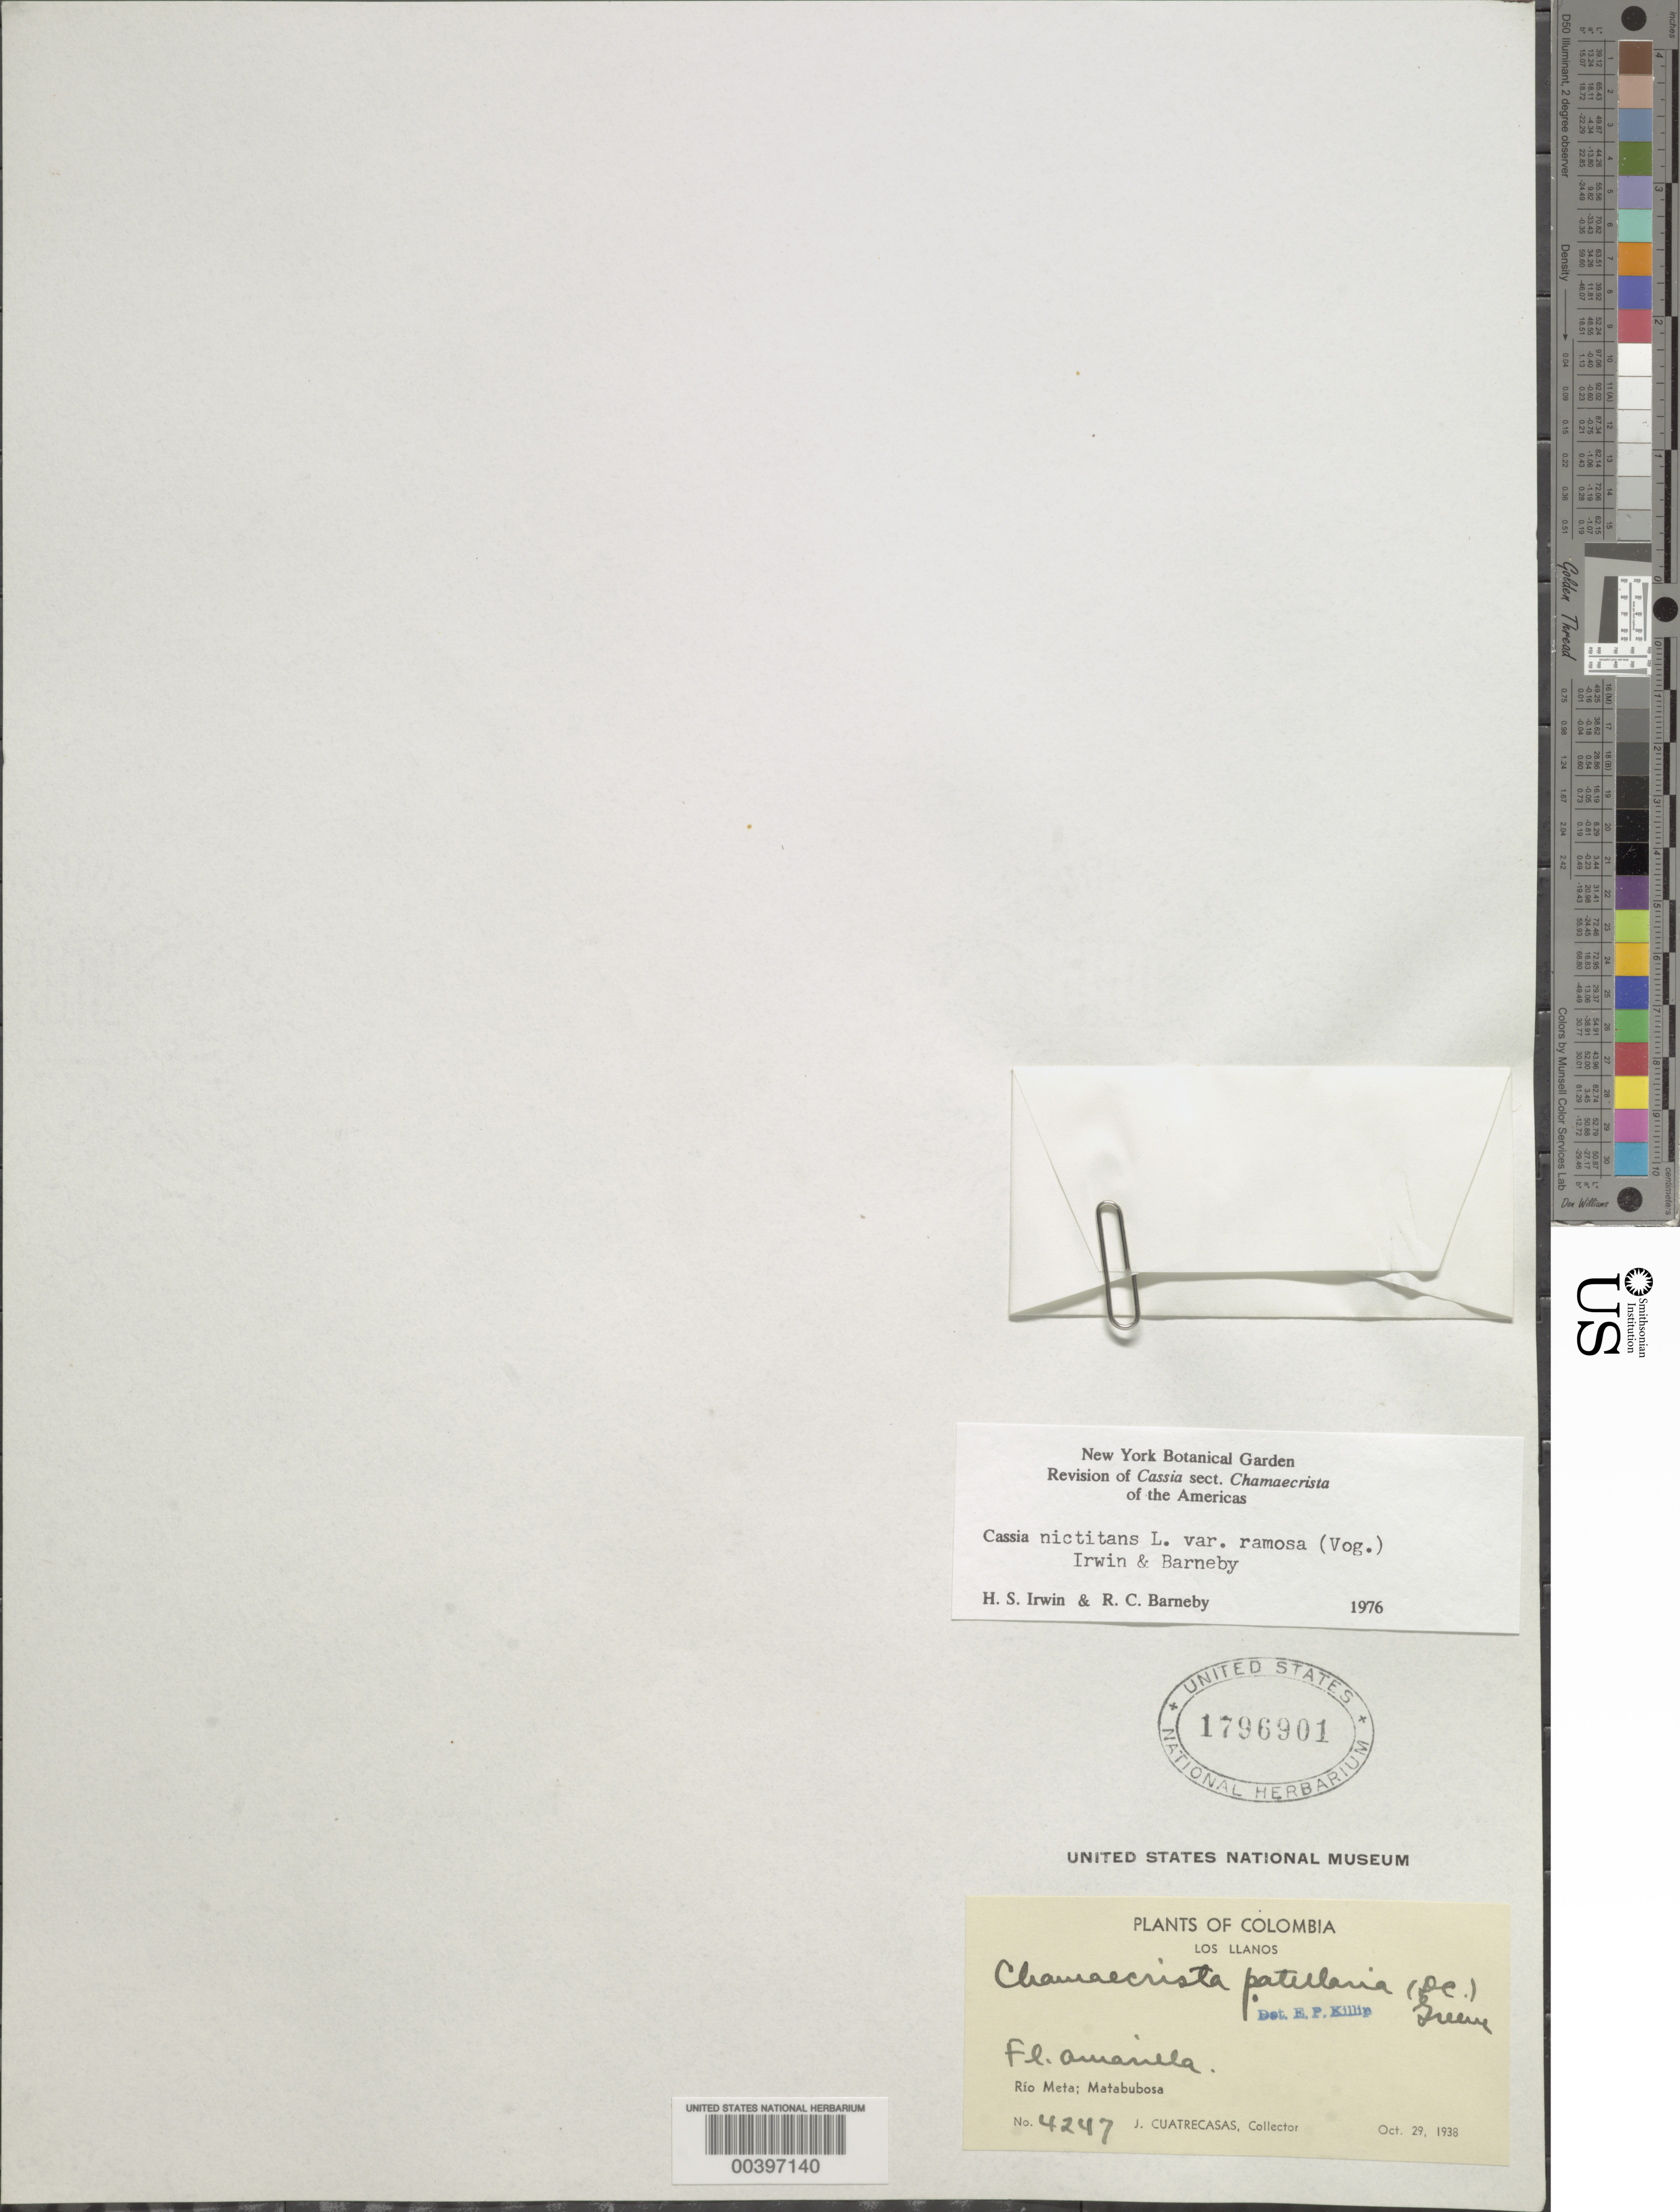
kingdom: Plantae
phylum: Tracheophyta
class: Magnoliopsida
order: Fabales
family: Fabaceae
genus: Chamaecrista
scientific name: Chamaecrista nictitans var. ramosa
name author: (Vogel) H.S. Irwin & Barneby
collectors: J. Cuatrecasas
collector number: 4247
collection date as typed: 29 Oct 1938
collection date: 1938-10-29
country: Colombia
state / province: Meta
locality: Rio Meta; Matabubosa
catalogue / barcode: US 1796901